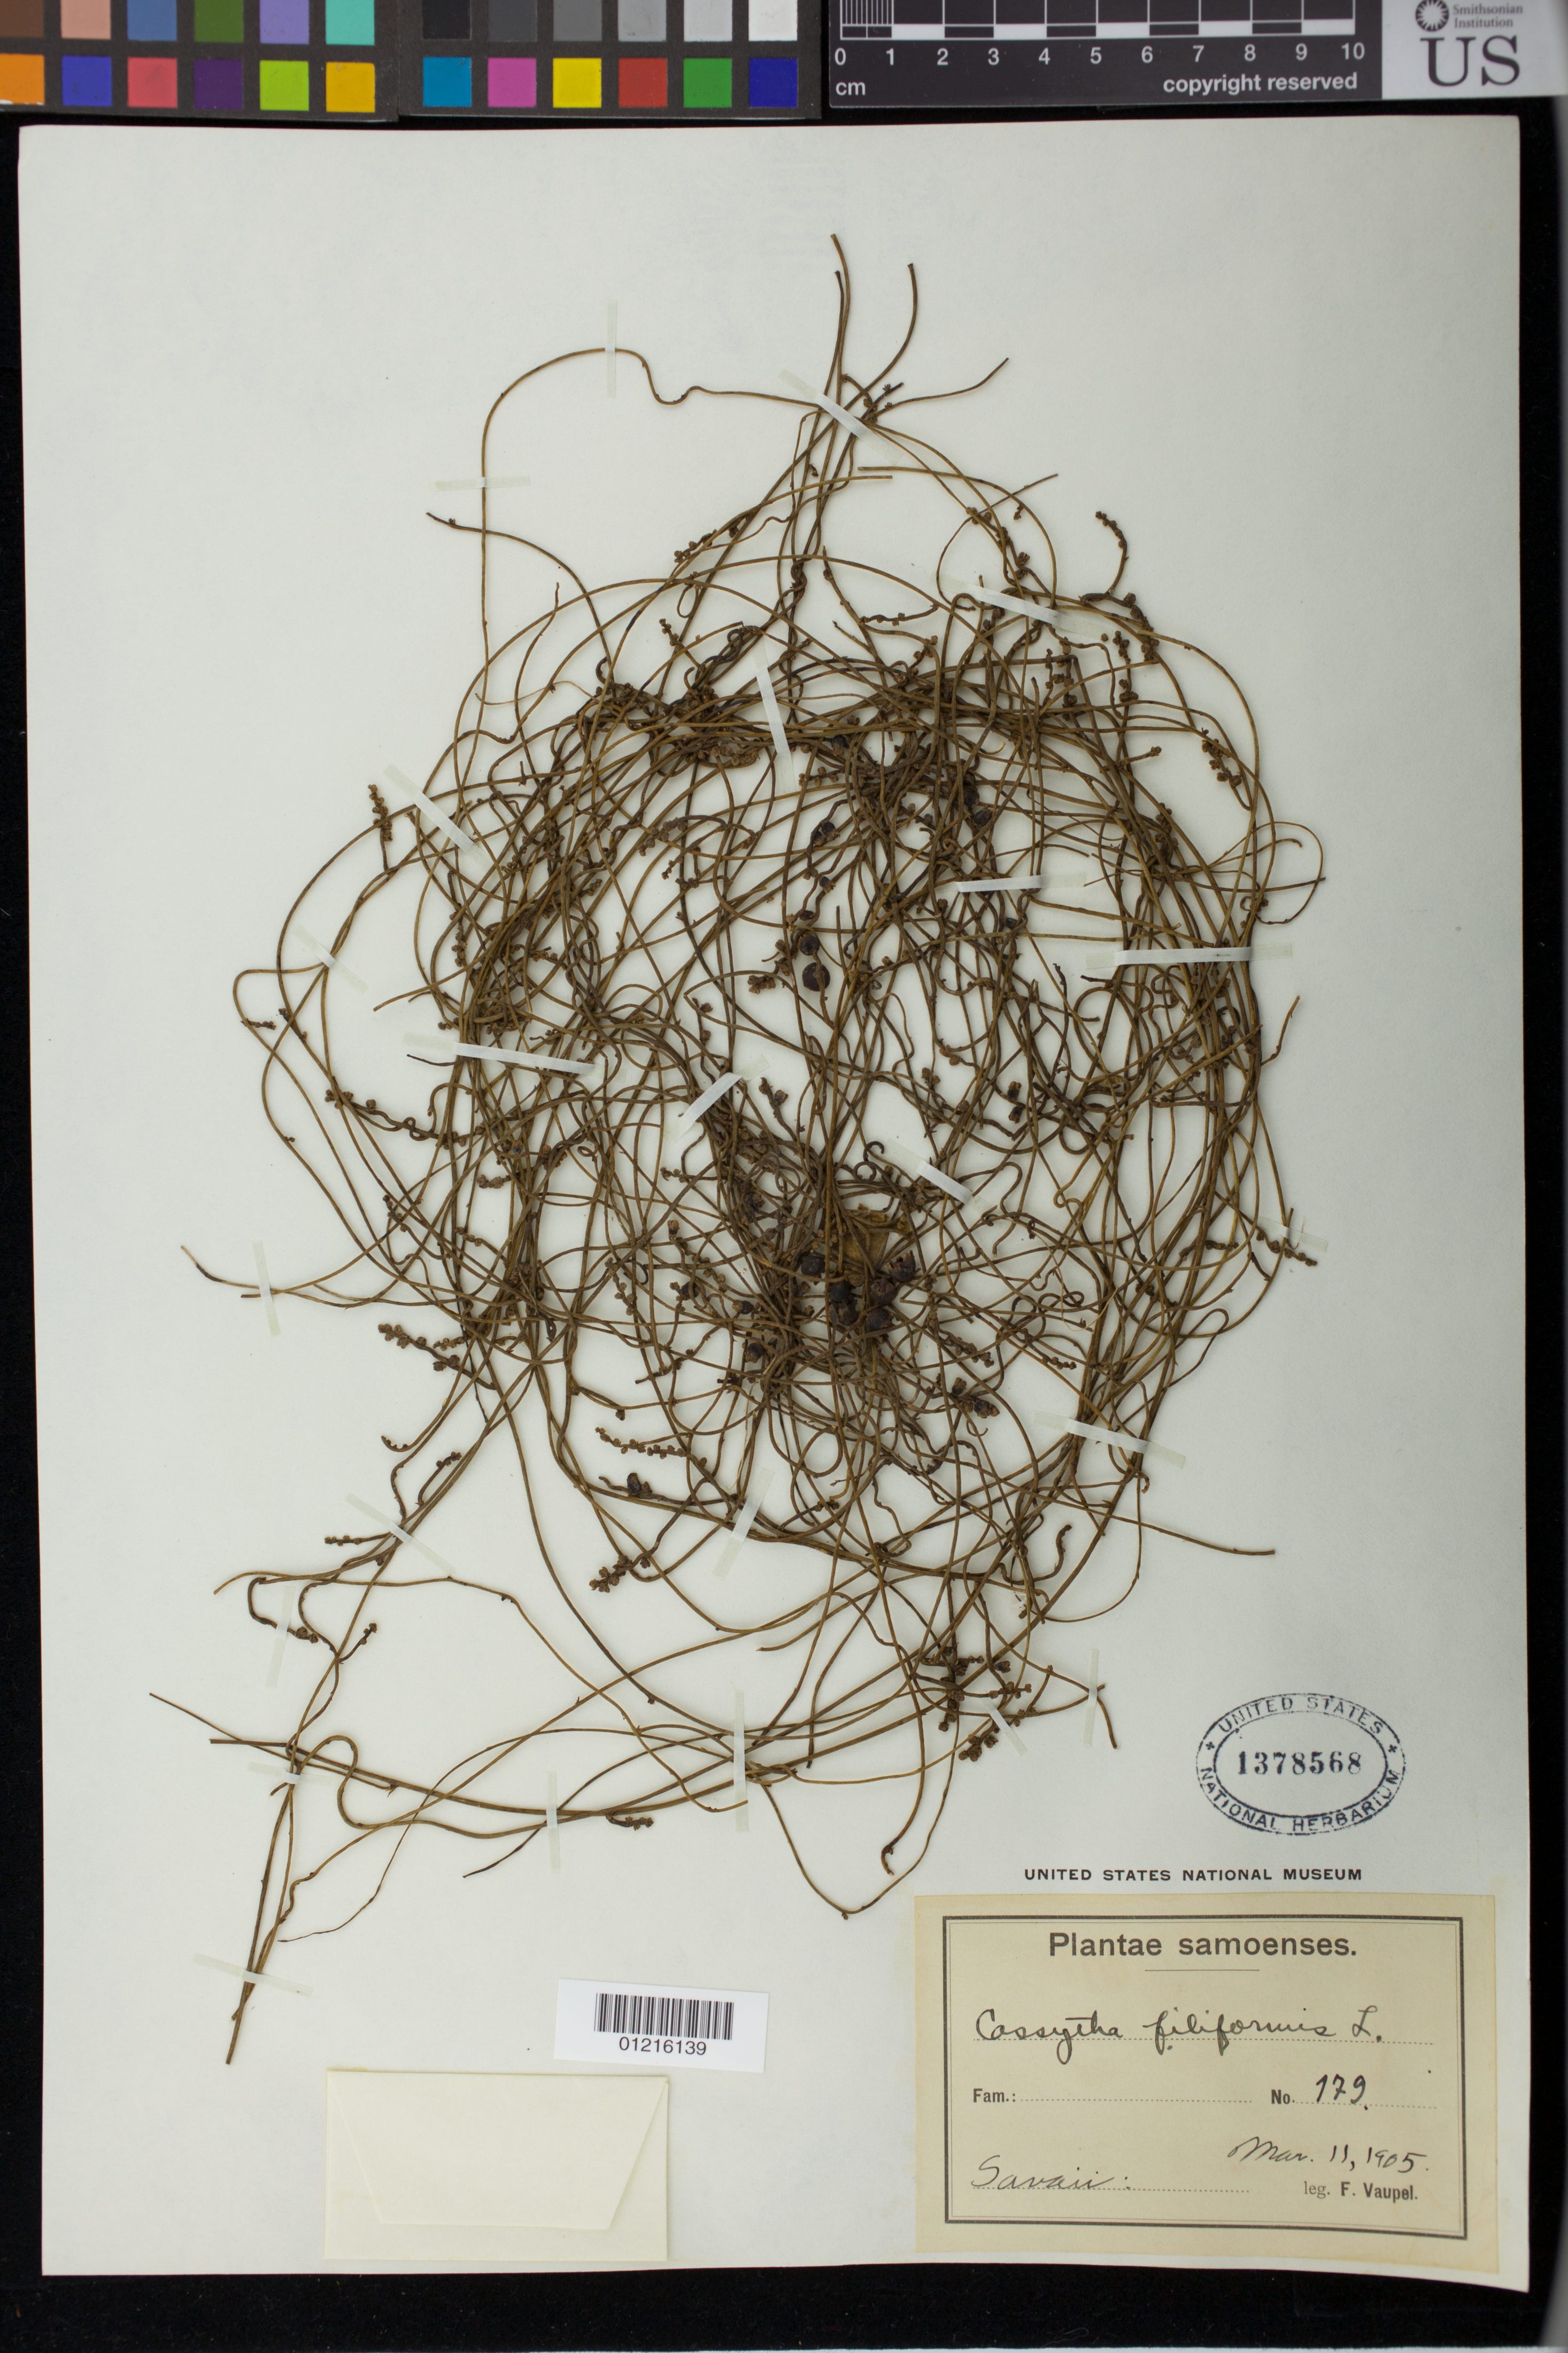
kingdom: Plantae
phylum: Tracheophyta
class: Magnoliopsida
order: Laurales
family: Lauraceae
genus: Cassytha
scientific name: Cassytha filiformis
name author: L.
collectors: F. Vaupel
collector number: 179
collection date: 1905-03-11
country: Samoa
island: Savai'i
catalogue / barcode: US 1378568